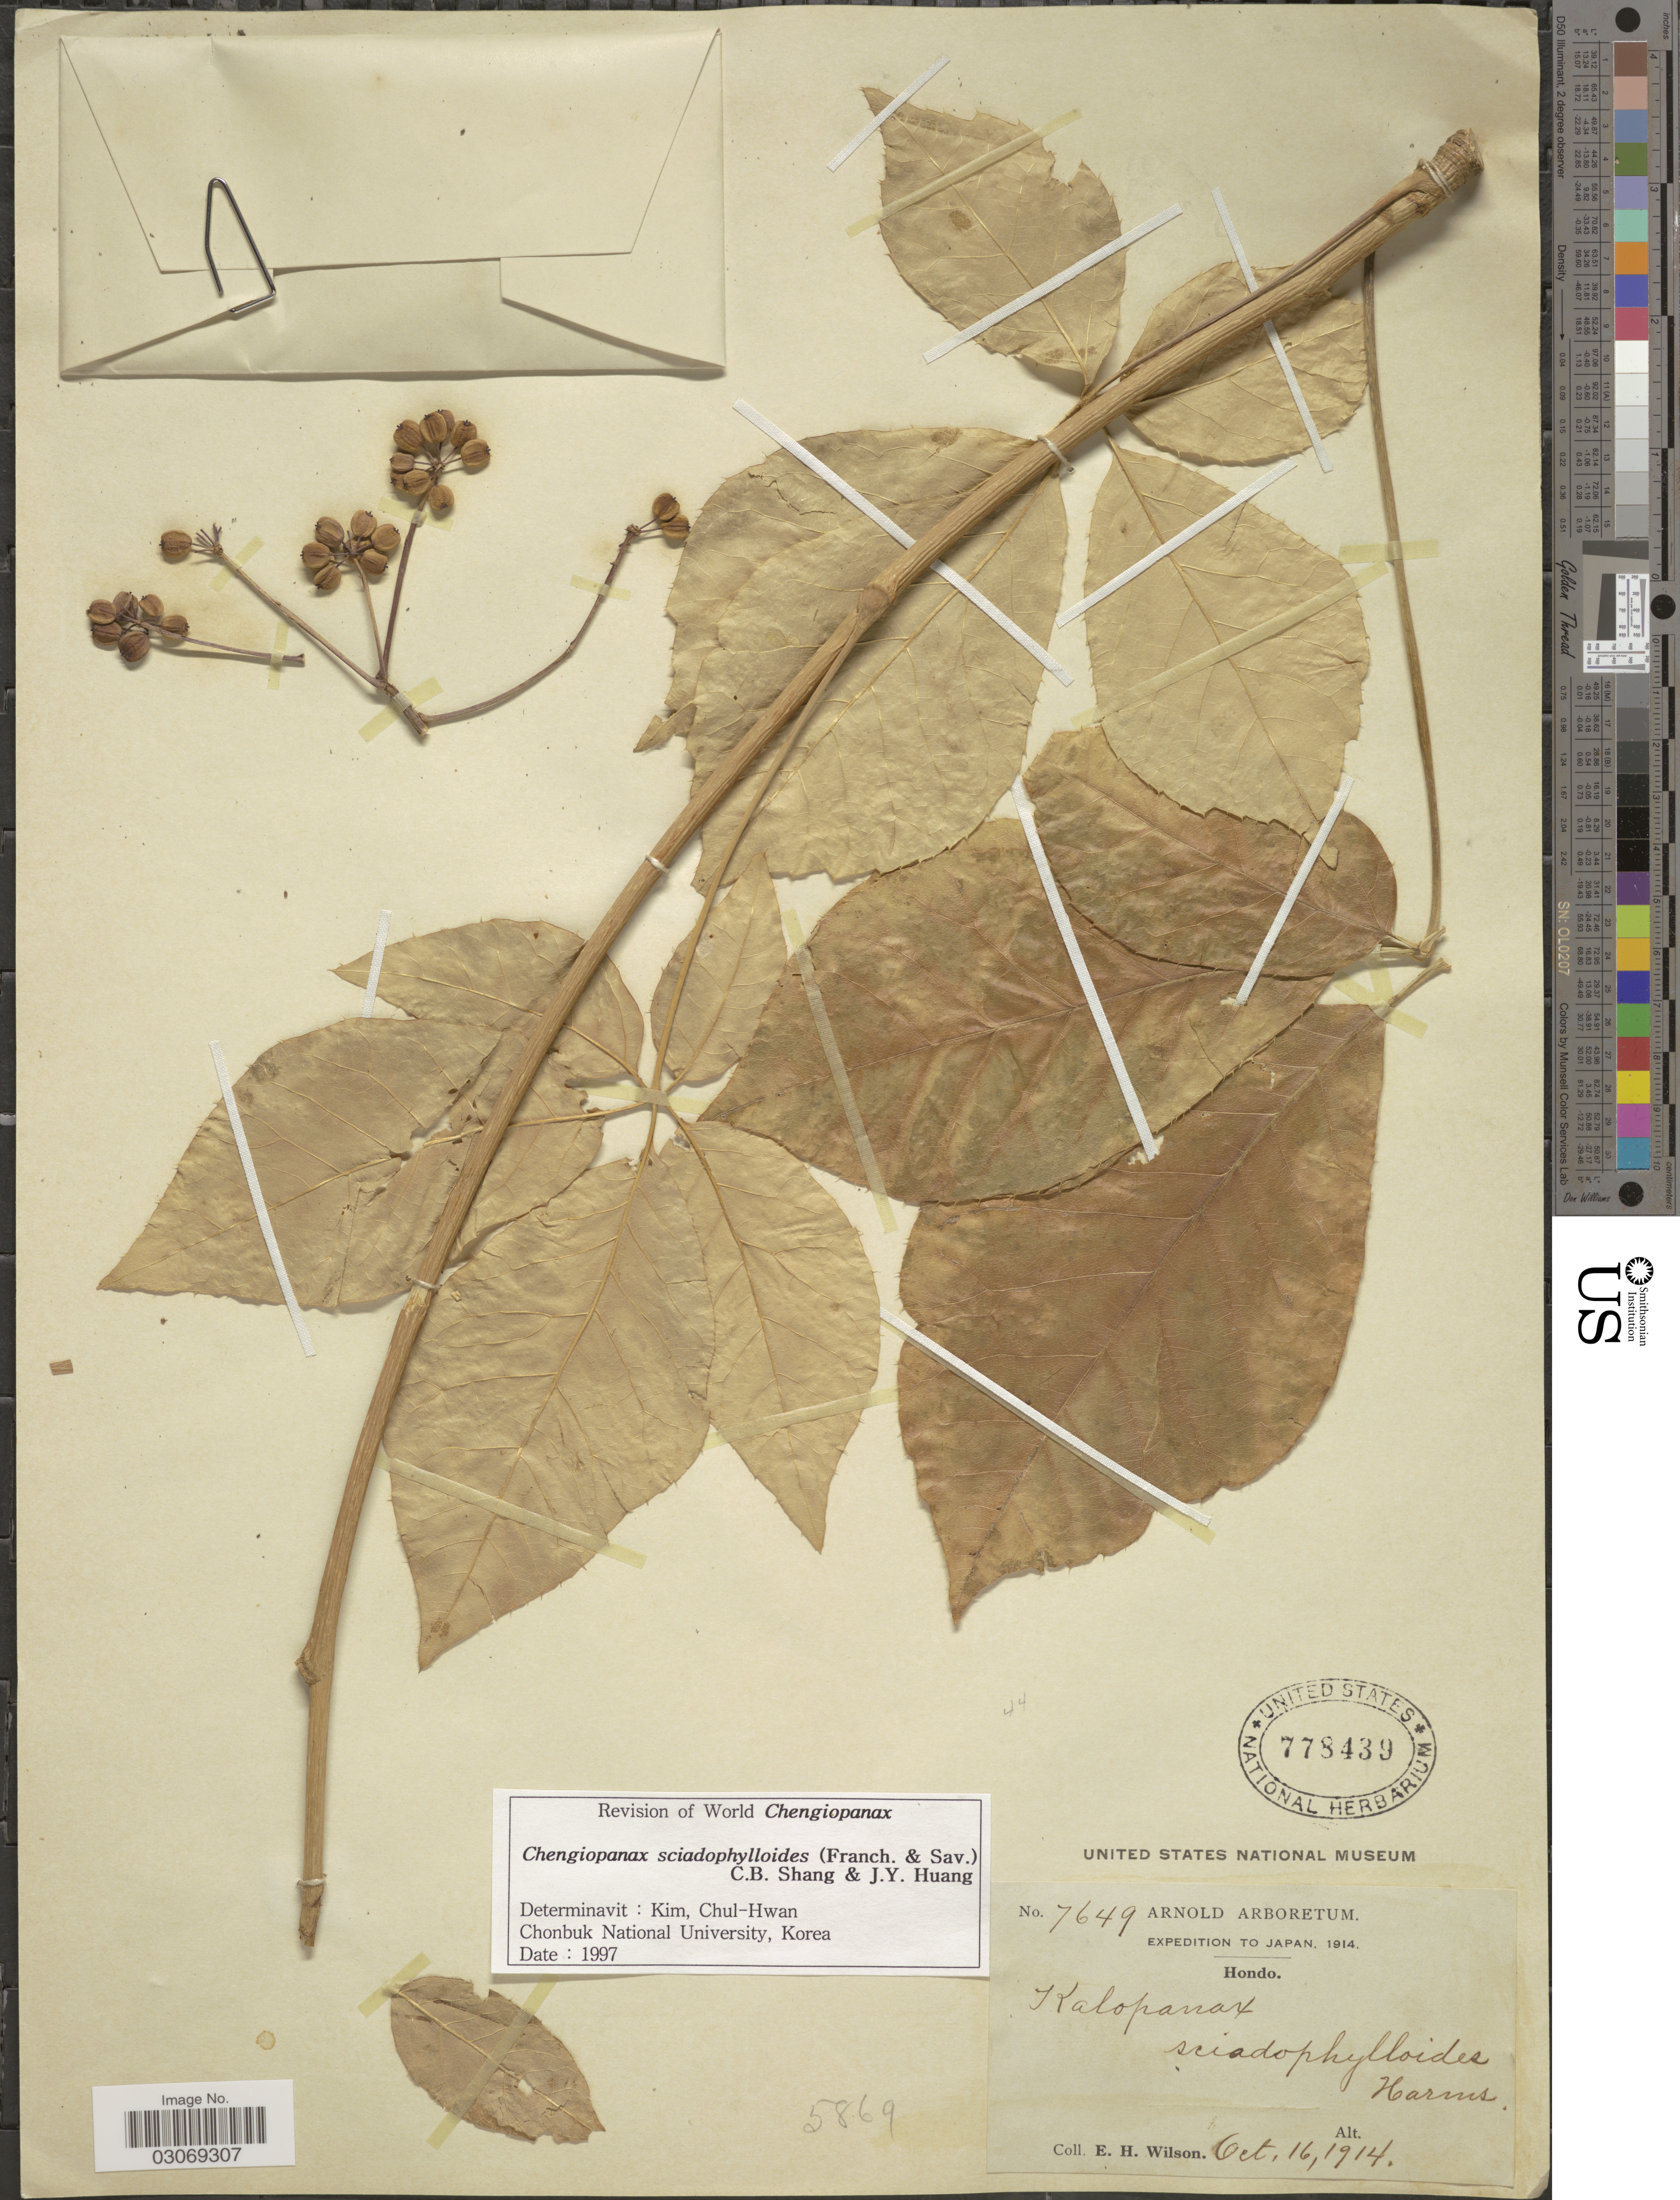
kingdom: Plantae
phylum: Tracheophyta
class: Magnoliopsida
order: Apiales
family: Araliaceae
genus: Chengiopanax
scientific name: Chengiopanax sciadophylloides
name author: (Franch. & Sav.) C.B. Shang & J.Y. Huang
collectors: E. Wilson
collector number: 7649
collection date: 1914-10-16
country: Japan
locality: Hondo.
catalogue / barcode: US 778439